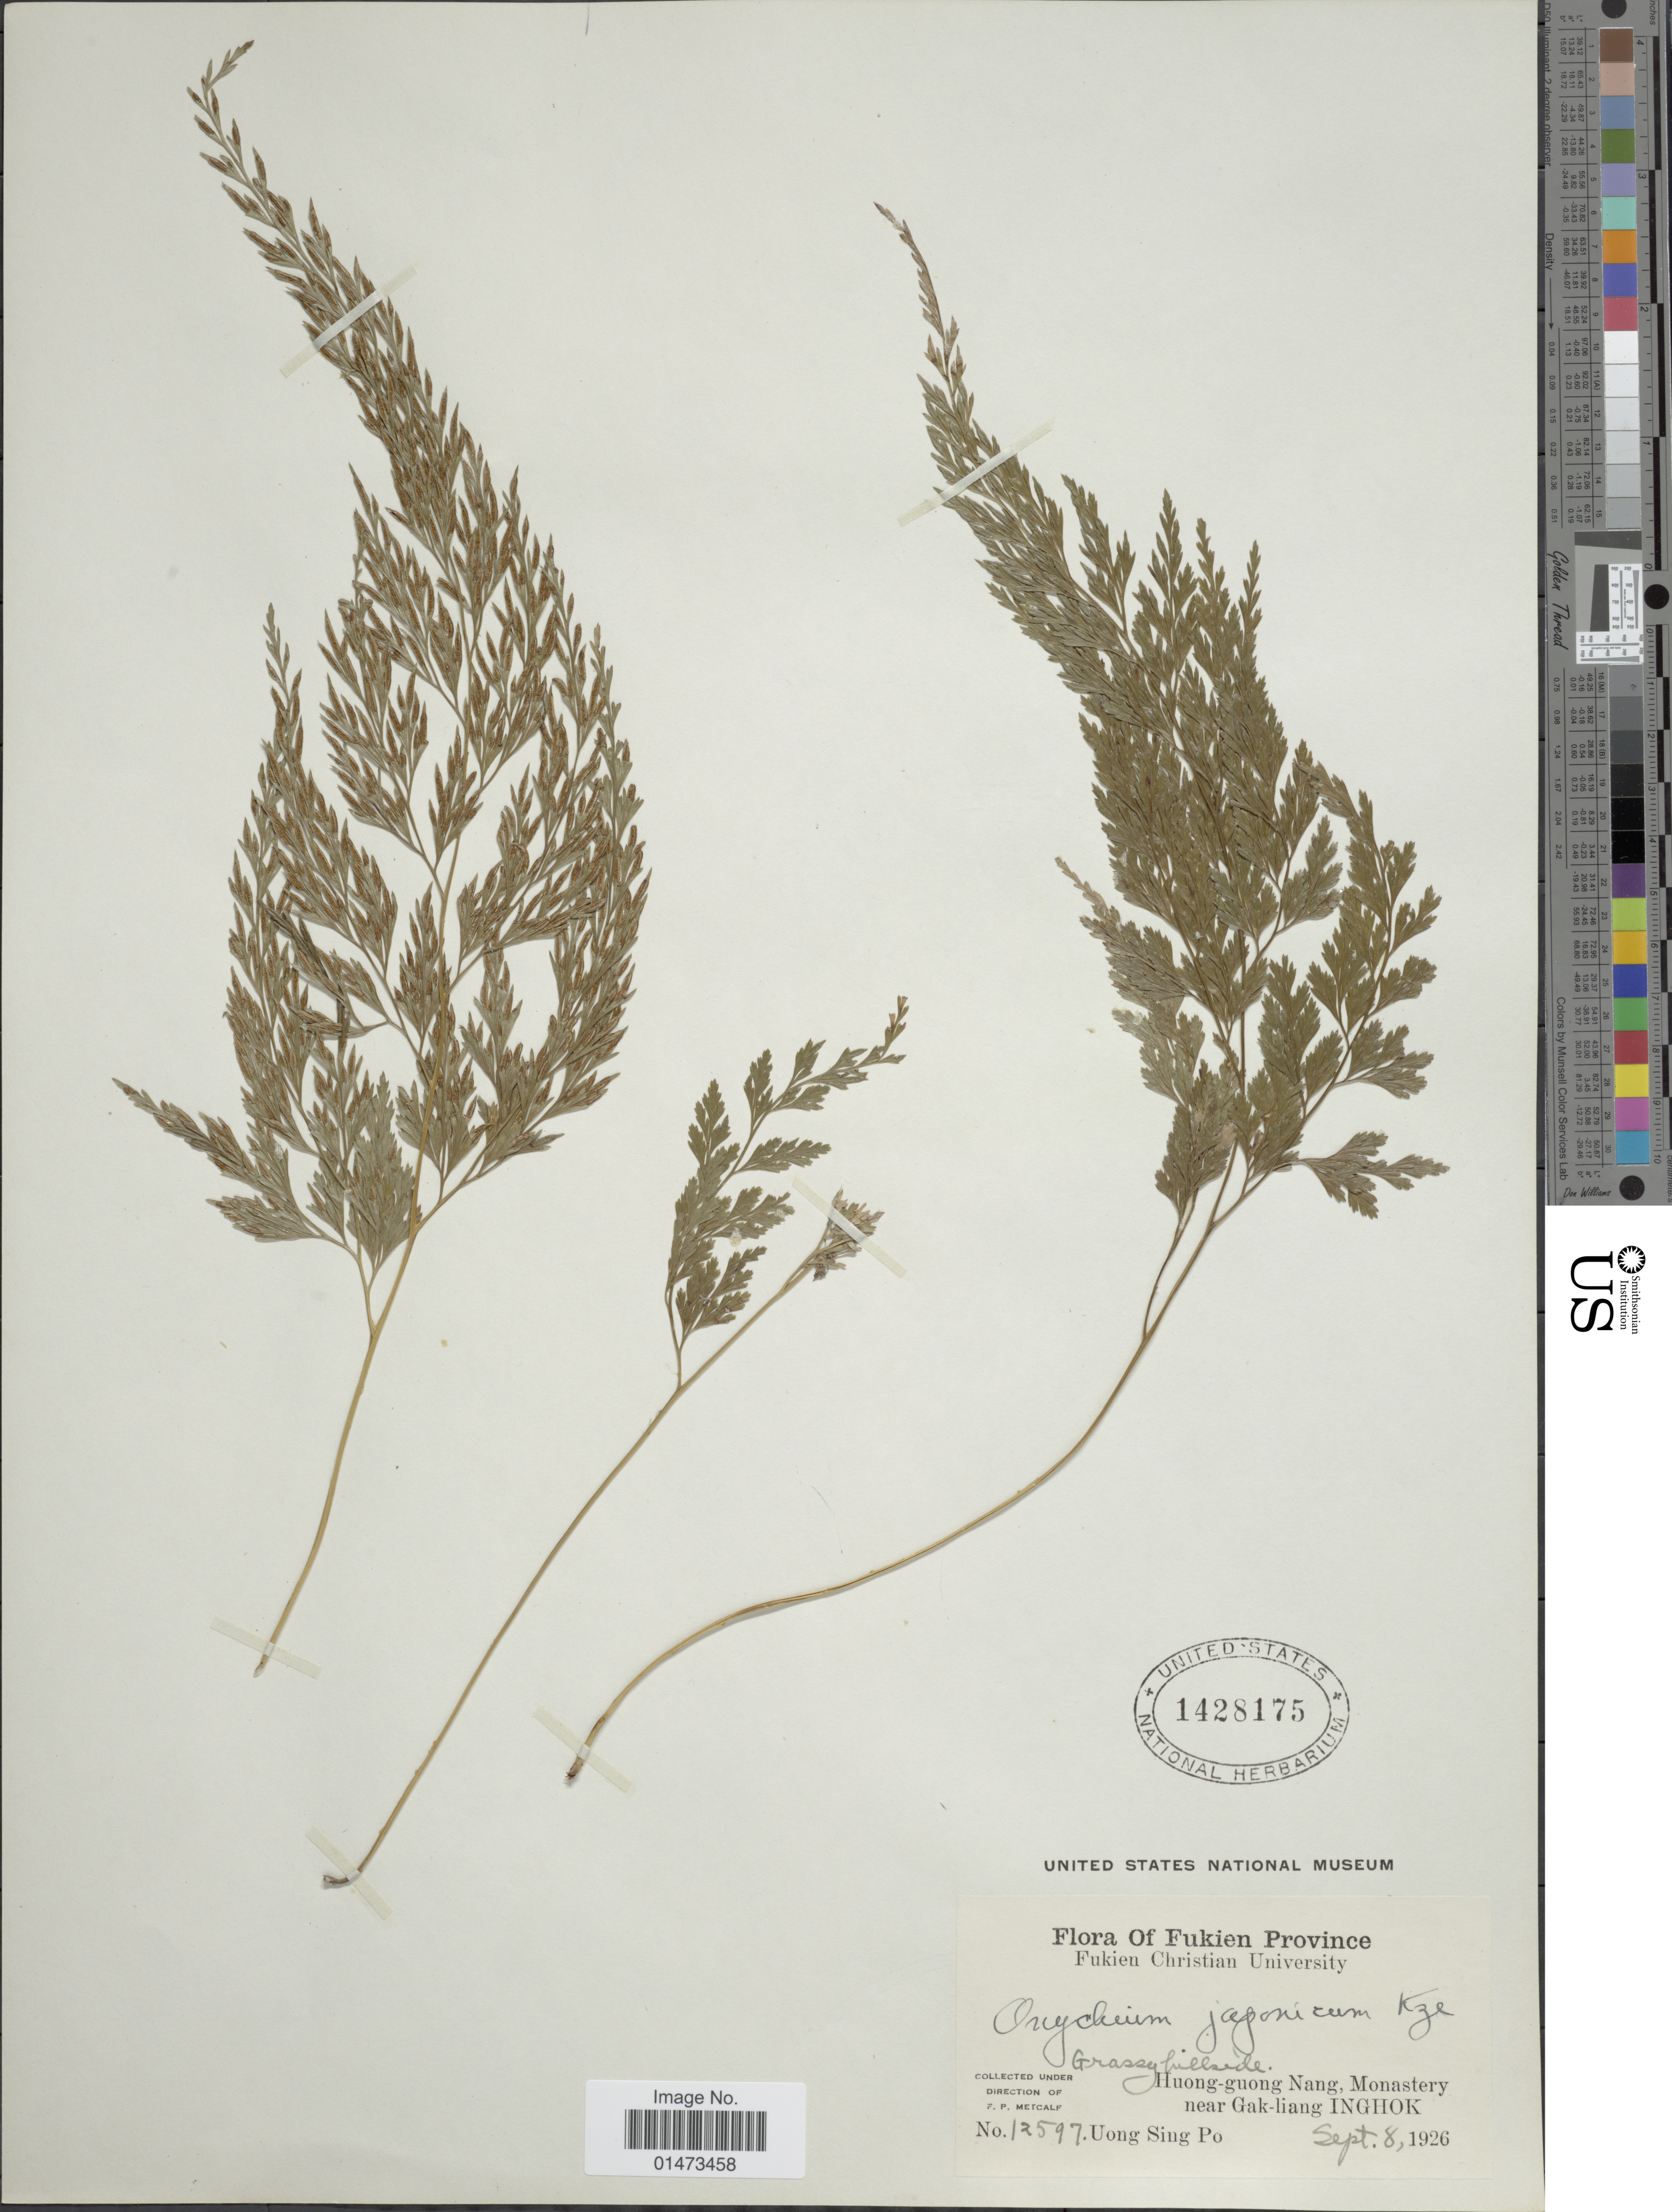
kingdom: Plantae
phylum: Tracheophyta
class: Polypodiopsida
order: Polypodiales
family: Pteridaceae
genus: Onychium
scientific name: Onychium japonicum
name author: (Thunb.) Kunze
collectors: F. Metcalf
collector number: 12597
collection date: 1926-09-08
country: China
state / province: Fujian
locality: Fukien province, Huong-guong Nang, Monastery near Gak-liang INGHOK. Grassy hillside.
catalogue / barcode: US 1428175